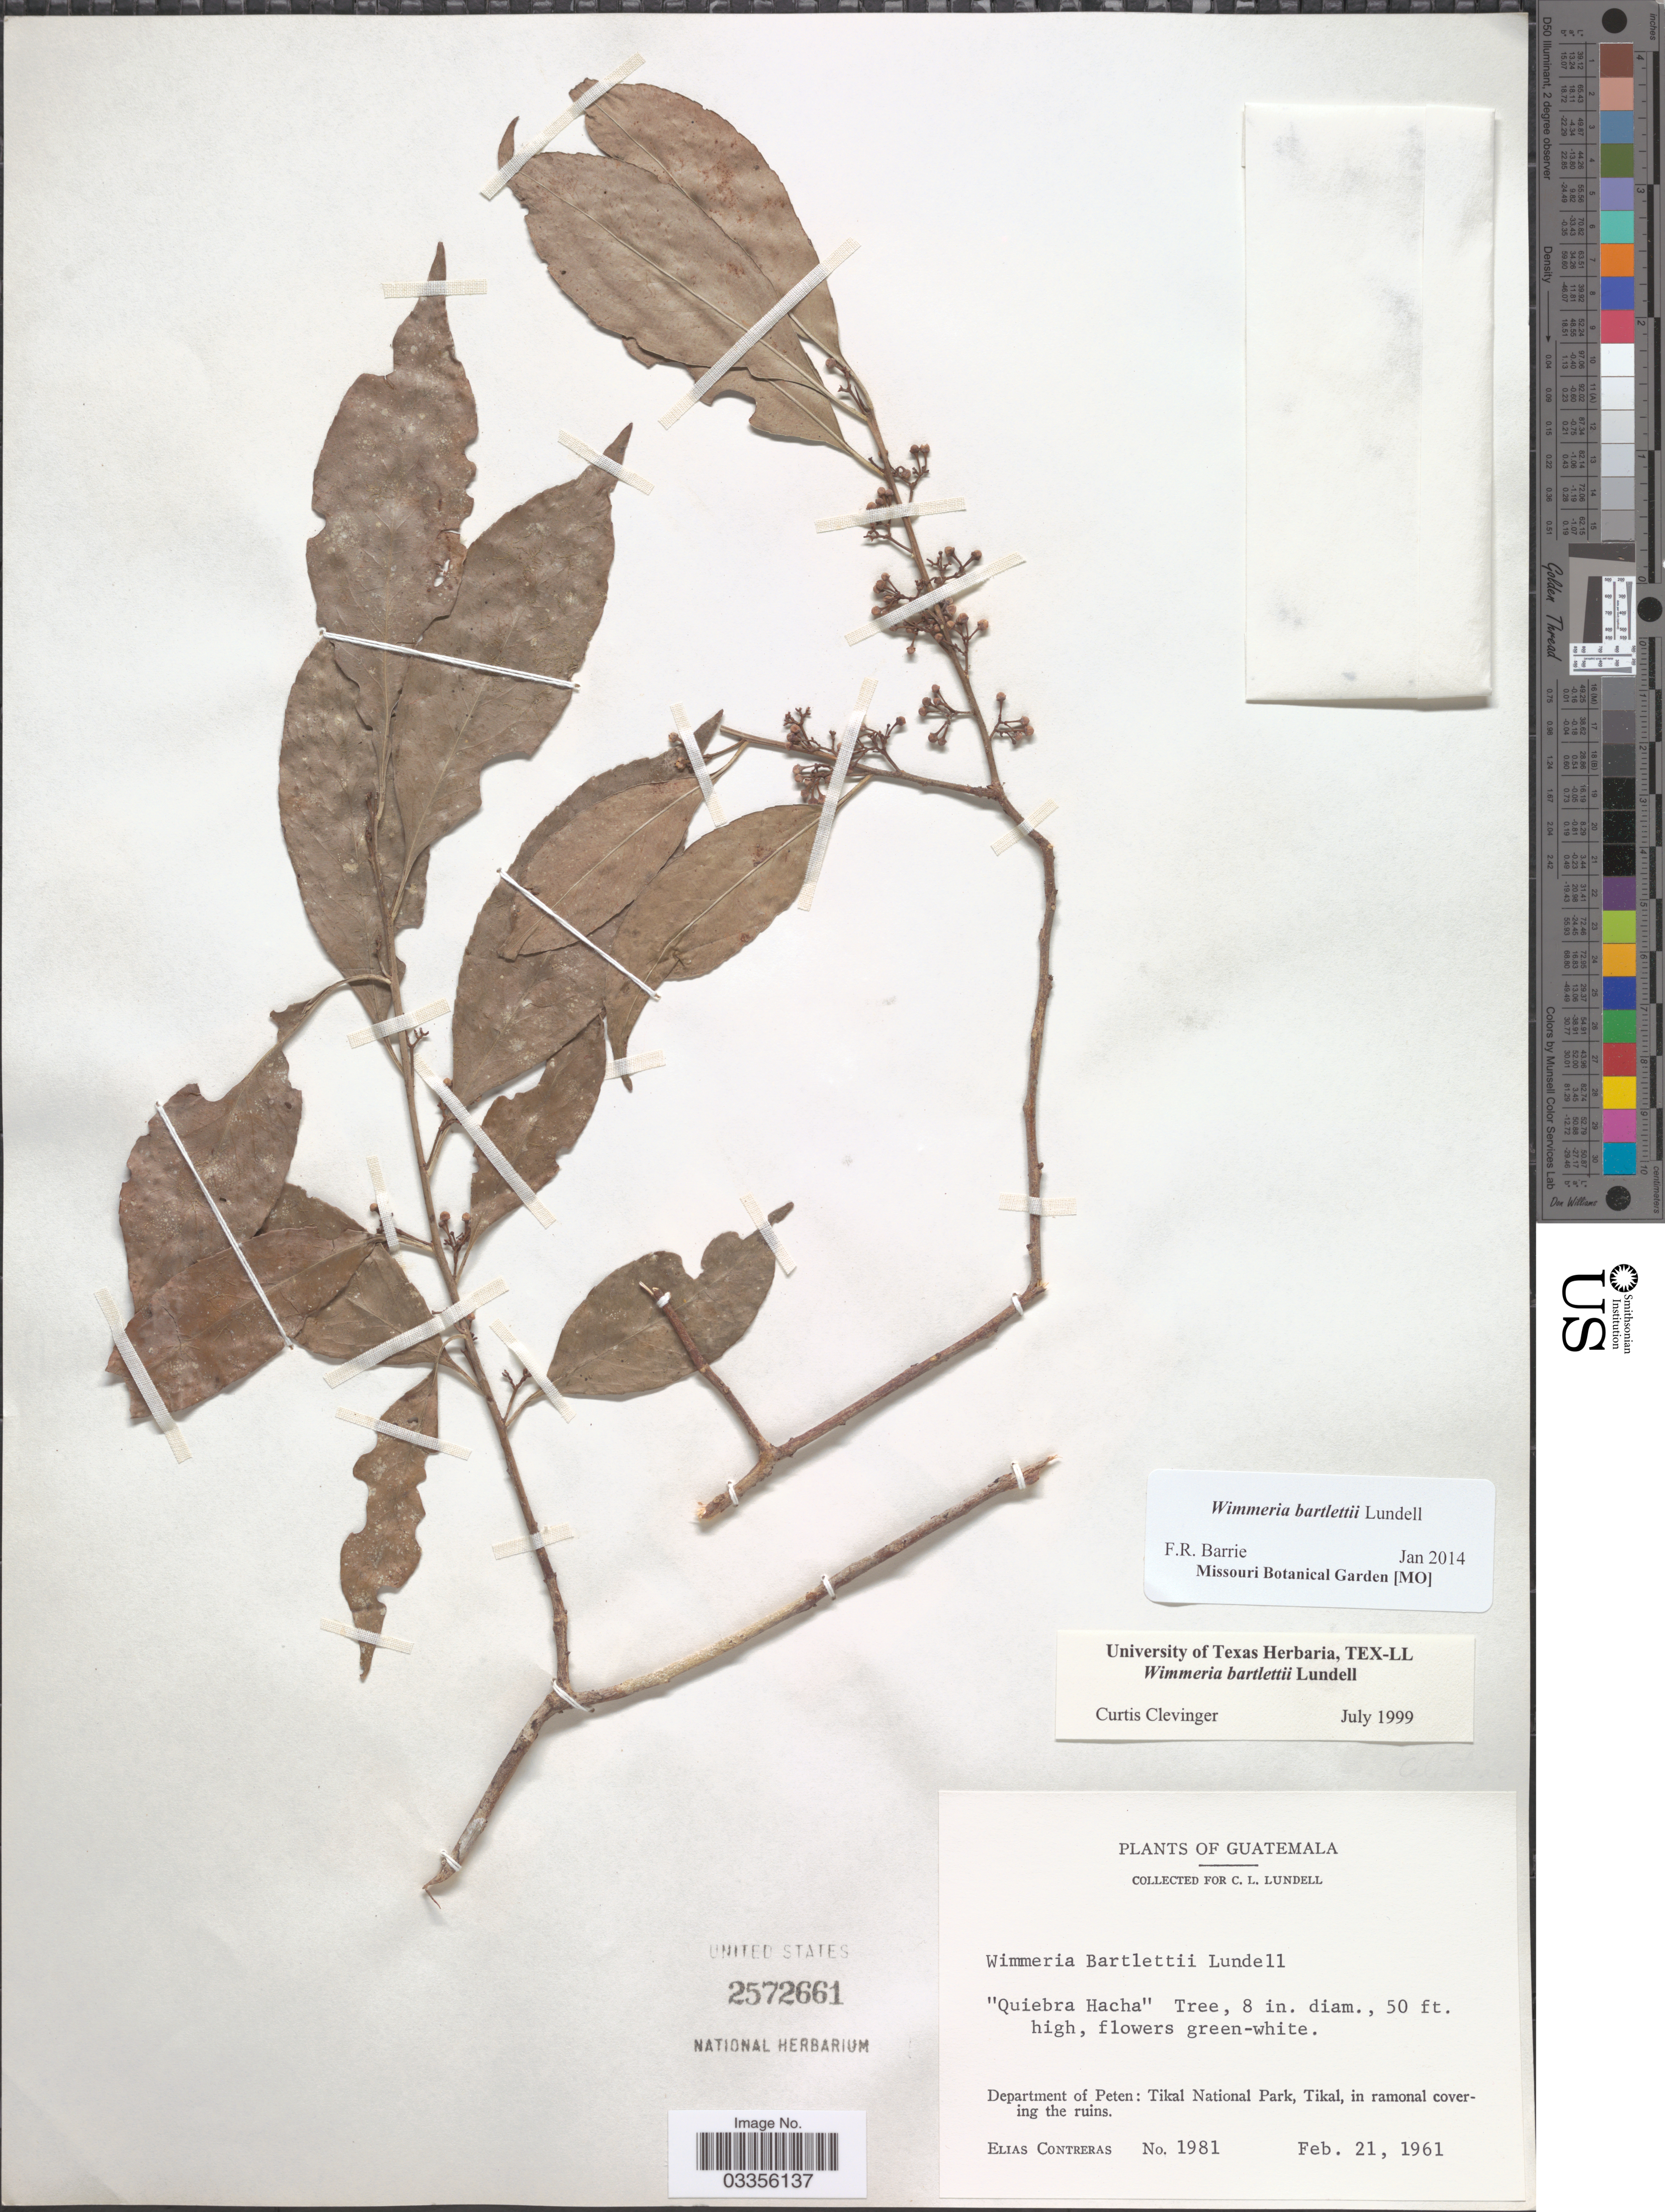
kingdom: Plantae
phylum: Tracheophyta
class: Magnoliopsida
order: Celastrales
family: Celastraceae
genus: Wimmeria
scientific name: Wimmeria bartlettii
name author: Lundell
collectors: E. Contreras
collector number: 1981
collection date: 1961-02-21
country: Guatemala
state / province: El Petén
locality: Department of Peten: Tikal National Park, Tikal, in ramonal covering the ruins.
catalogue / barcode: US 2572661